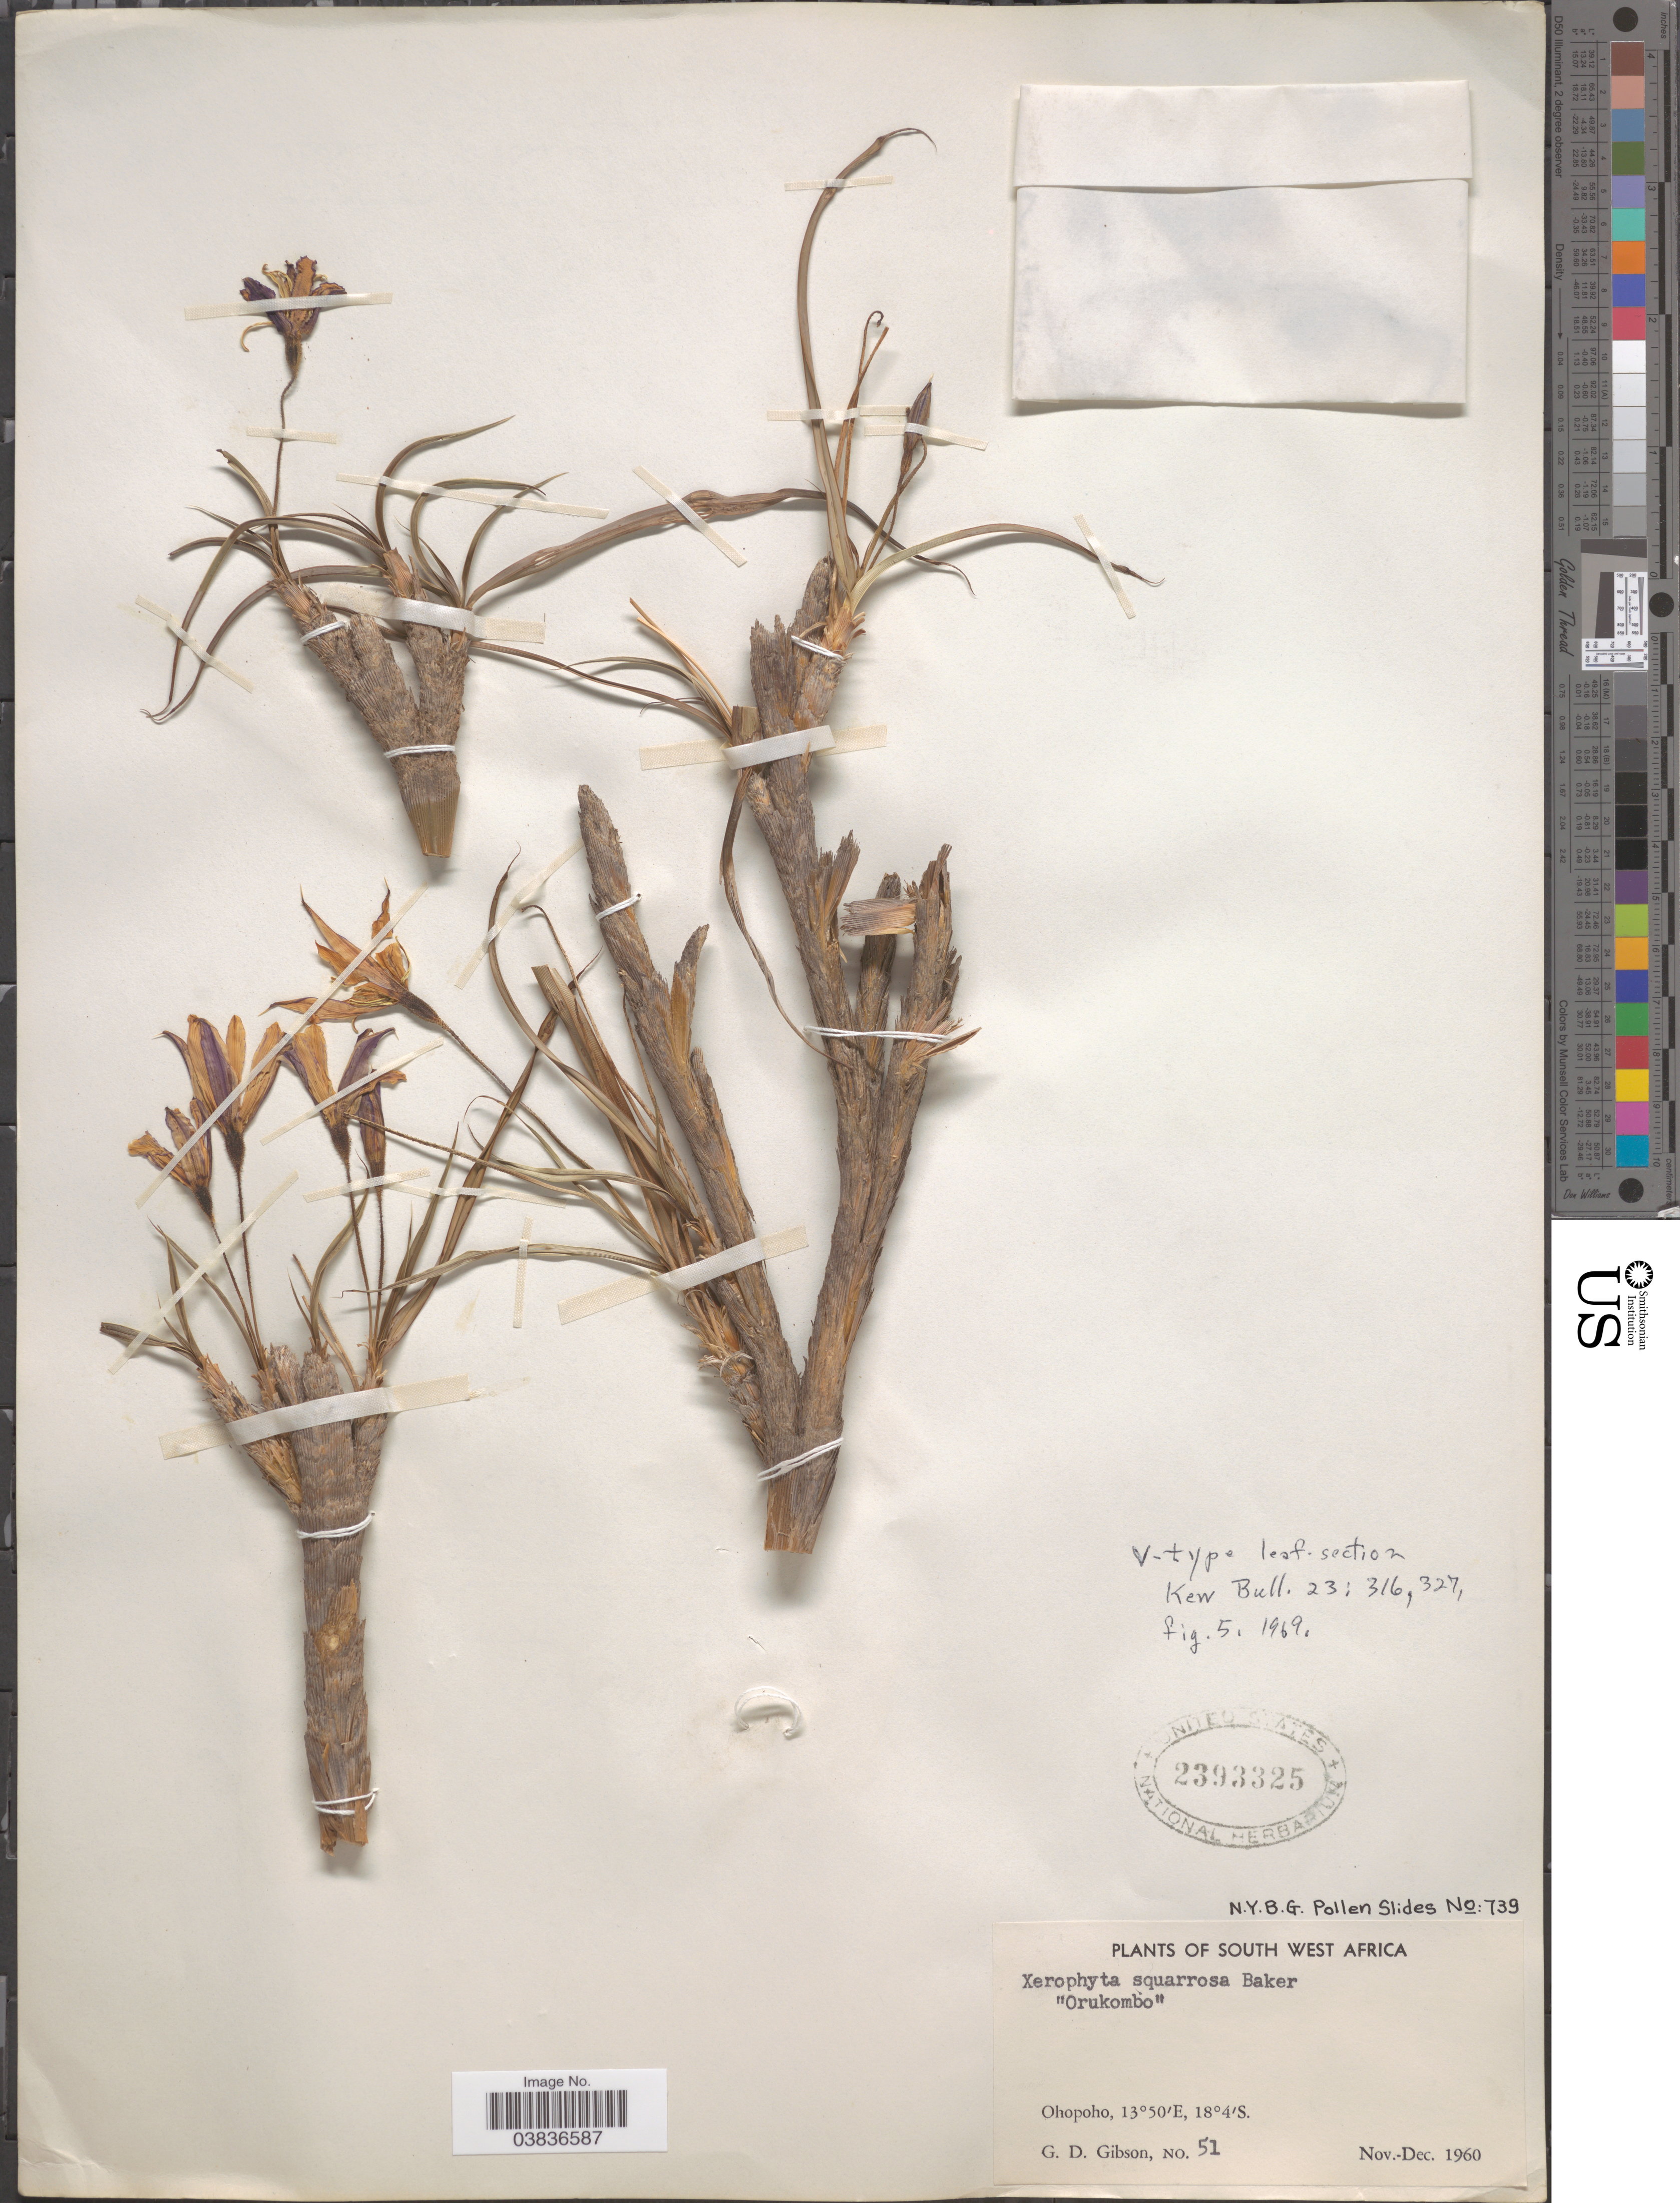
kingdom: Plantae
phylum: Tracheophyta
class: Liliopsida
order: Pandanales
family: Velloziaceae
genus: Xerophyta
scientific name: Xerophyta squarrosa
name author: Baker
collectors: G. D. Gibson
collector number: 51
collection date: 1960-11/1960-12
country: Namibia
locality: South West Africa. Ohopoho.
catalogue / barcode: US 2393325